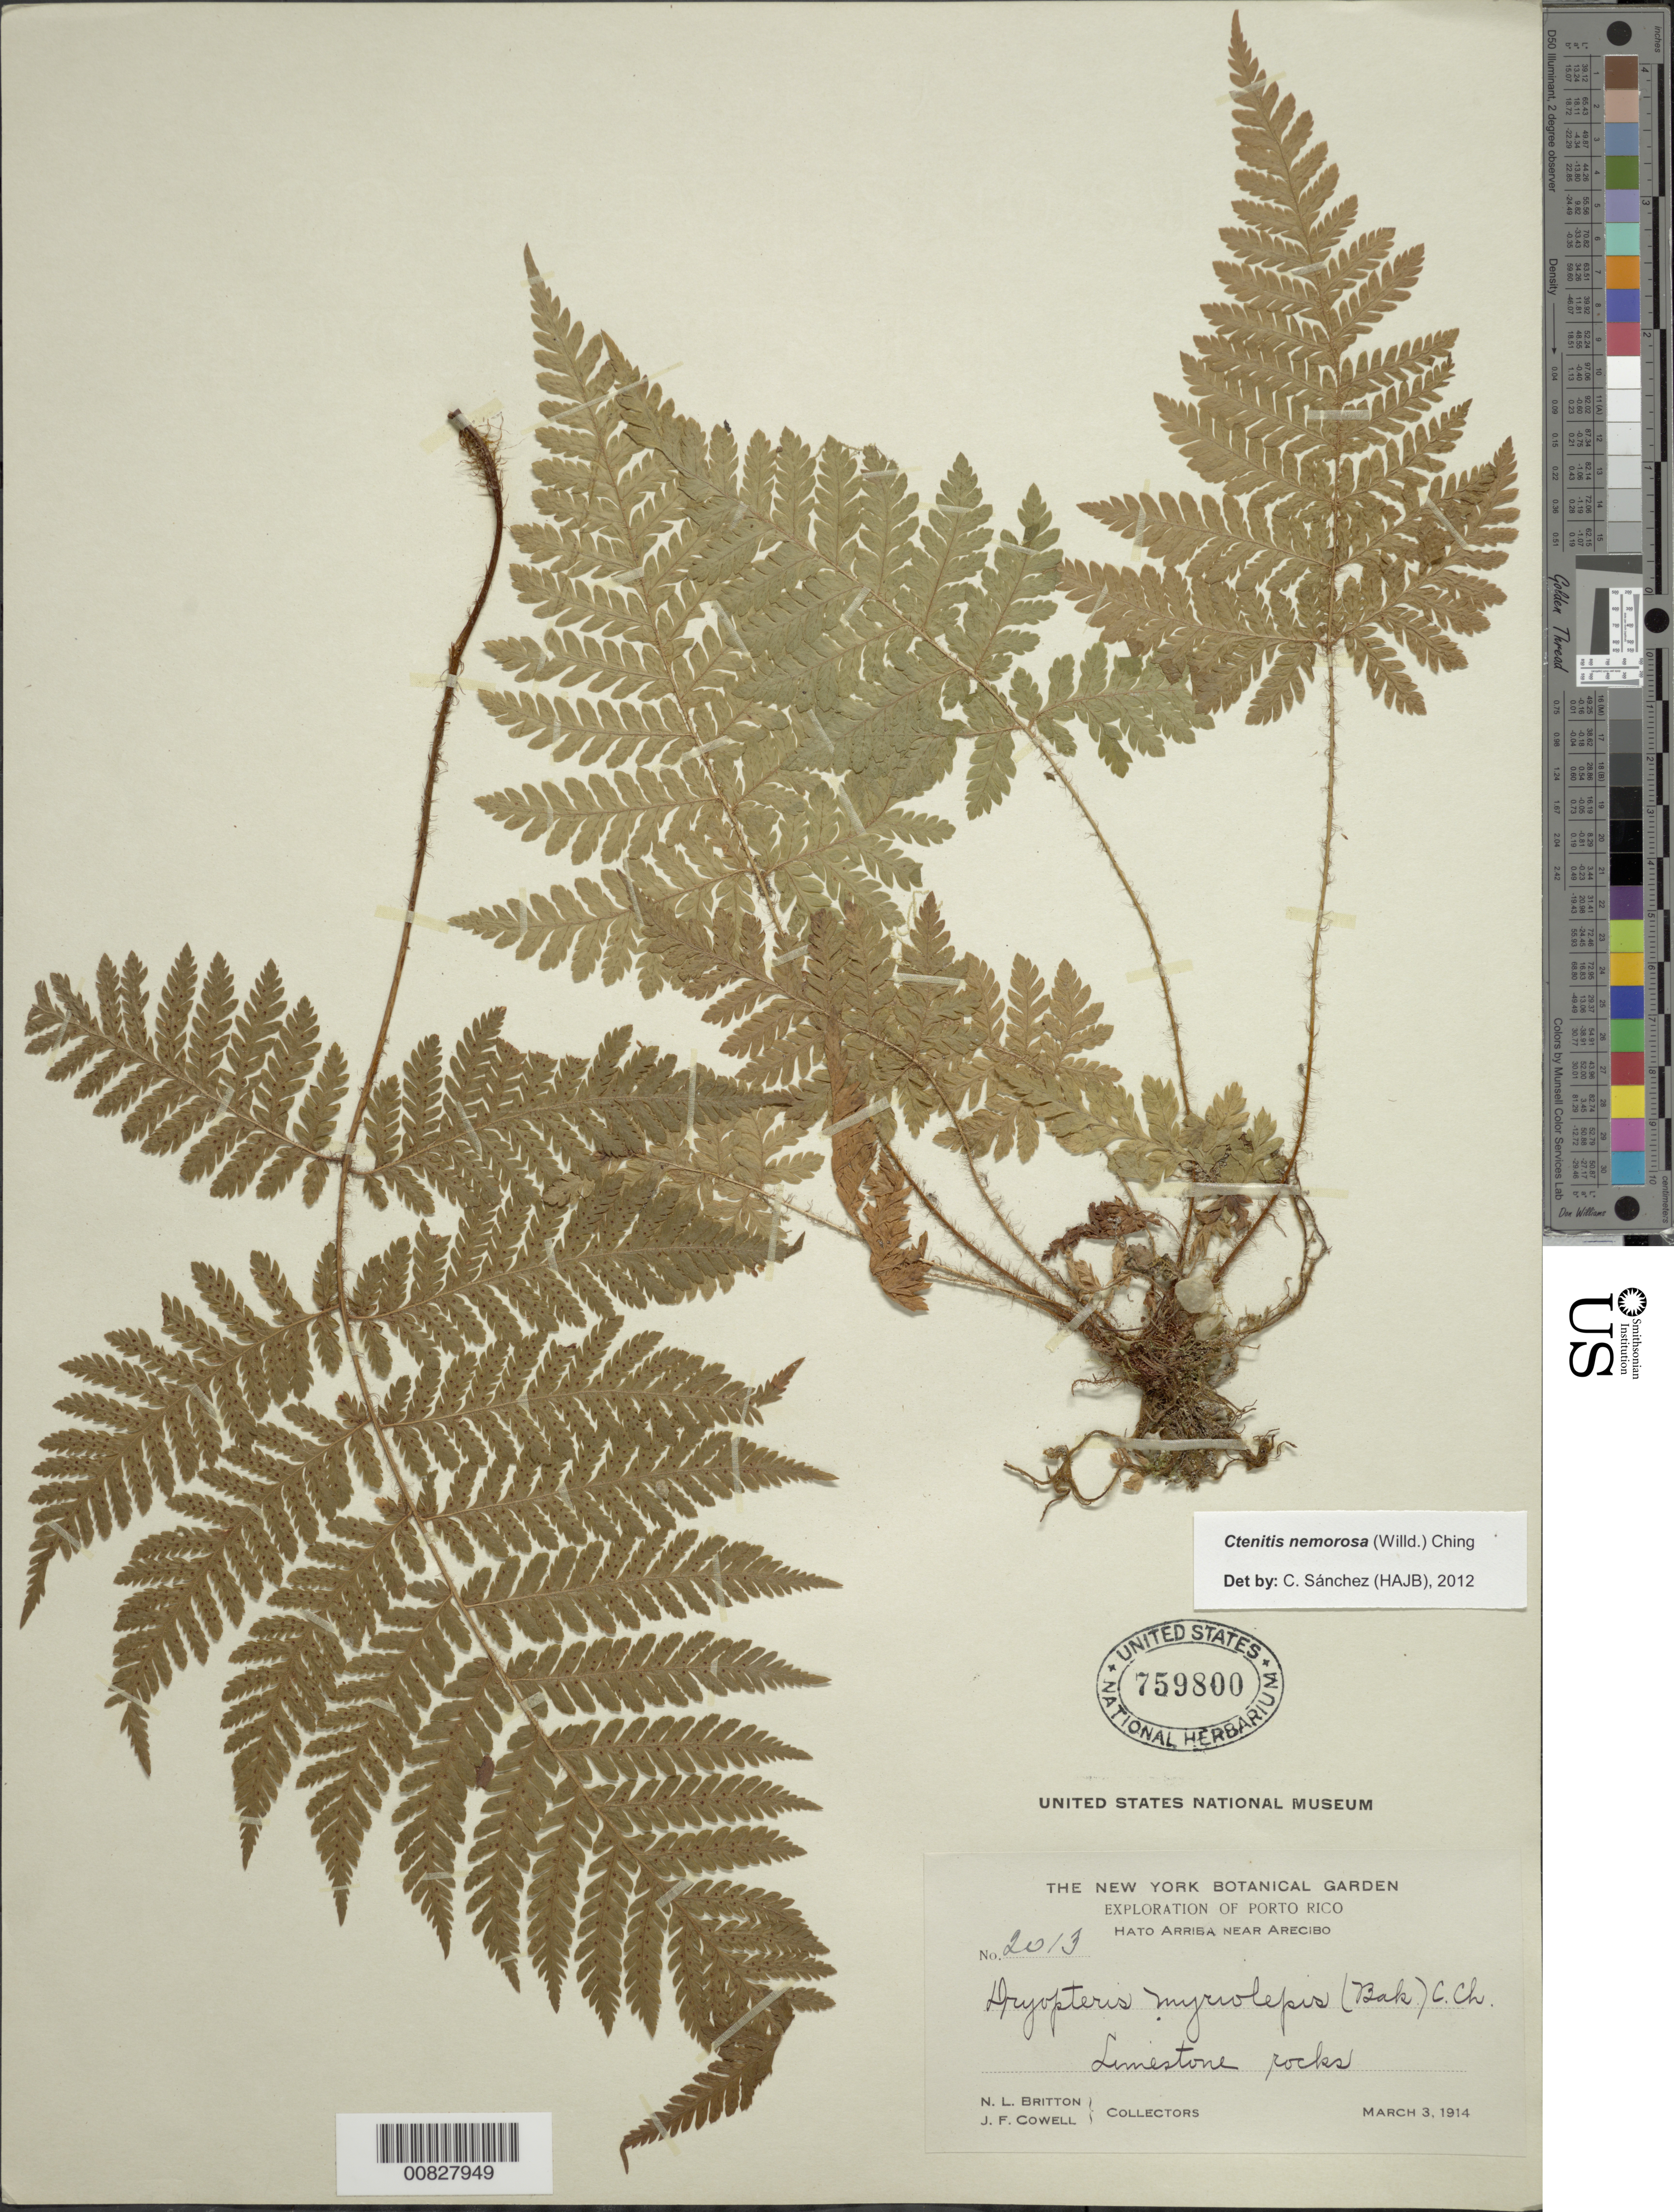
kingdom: Plantae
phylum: Tracheophyta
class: Polypodiopsida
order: Polypodiales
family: Dryopteridaceae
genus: Ctenitis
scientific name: Ctenitis nemorosa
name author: (Willd.) Ching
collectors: N. Britton & J. F. Cowell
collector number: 2013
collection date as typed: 03 Mar 1914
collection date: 1914-03-03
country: Puerto Rico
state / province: Arecibo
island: Puerto Rico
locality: Hato Arriba, near Arecibo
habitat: Limestone rocks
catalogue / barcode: US 759800